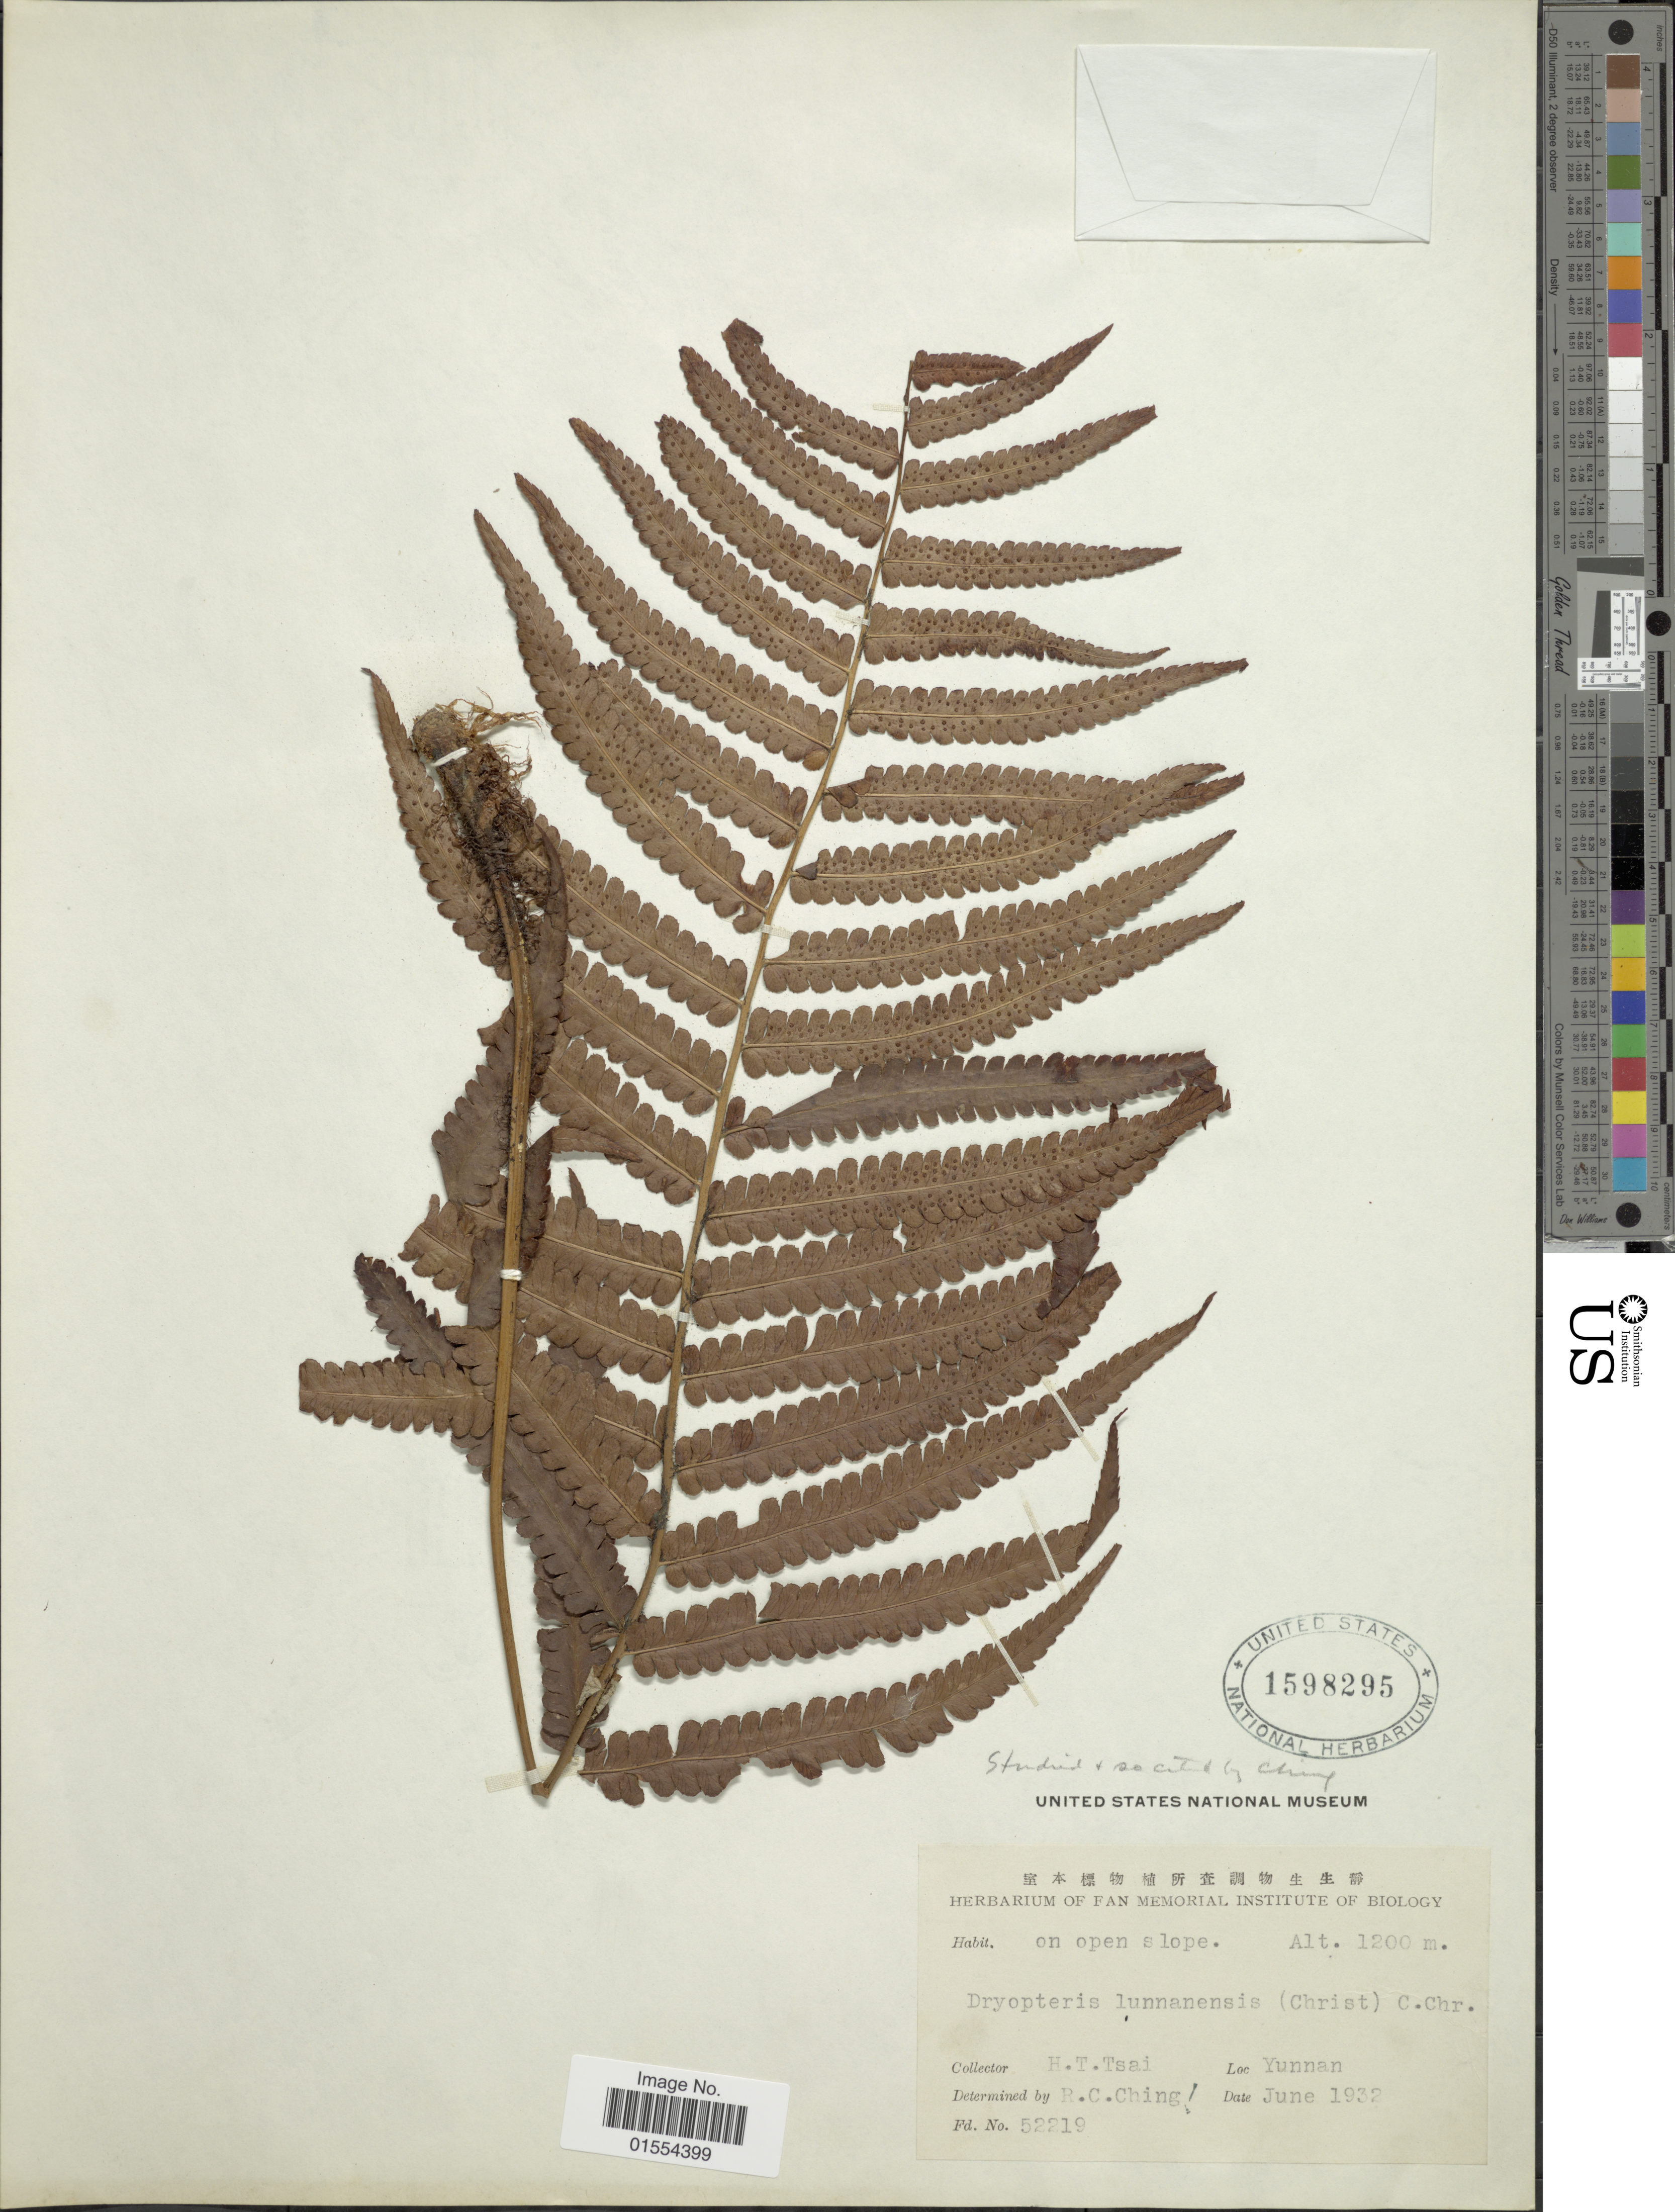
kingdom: Plantae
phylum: Tracheophyta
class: Polypodiopsida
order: Polypodiales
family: Dryopteridaceae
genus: Dryopteris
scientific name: Dryopteris lunanensis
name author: (Christ) C. Chr.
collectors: H. Tsai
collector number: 52219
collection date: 1932-06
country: China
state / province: Yunnan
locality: Yunnan.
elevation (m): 1200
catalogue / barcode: US 1598295